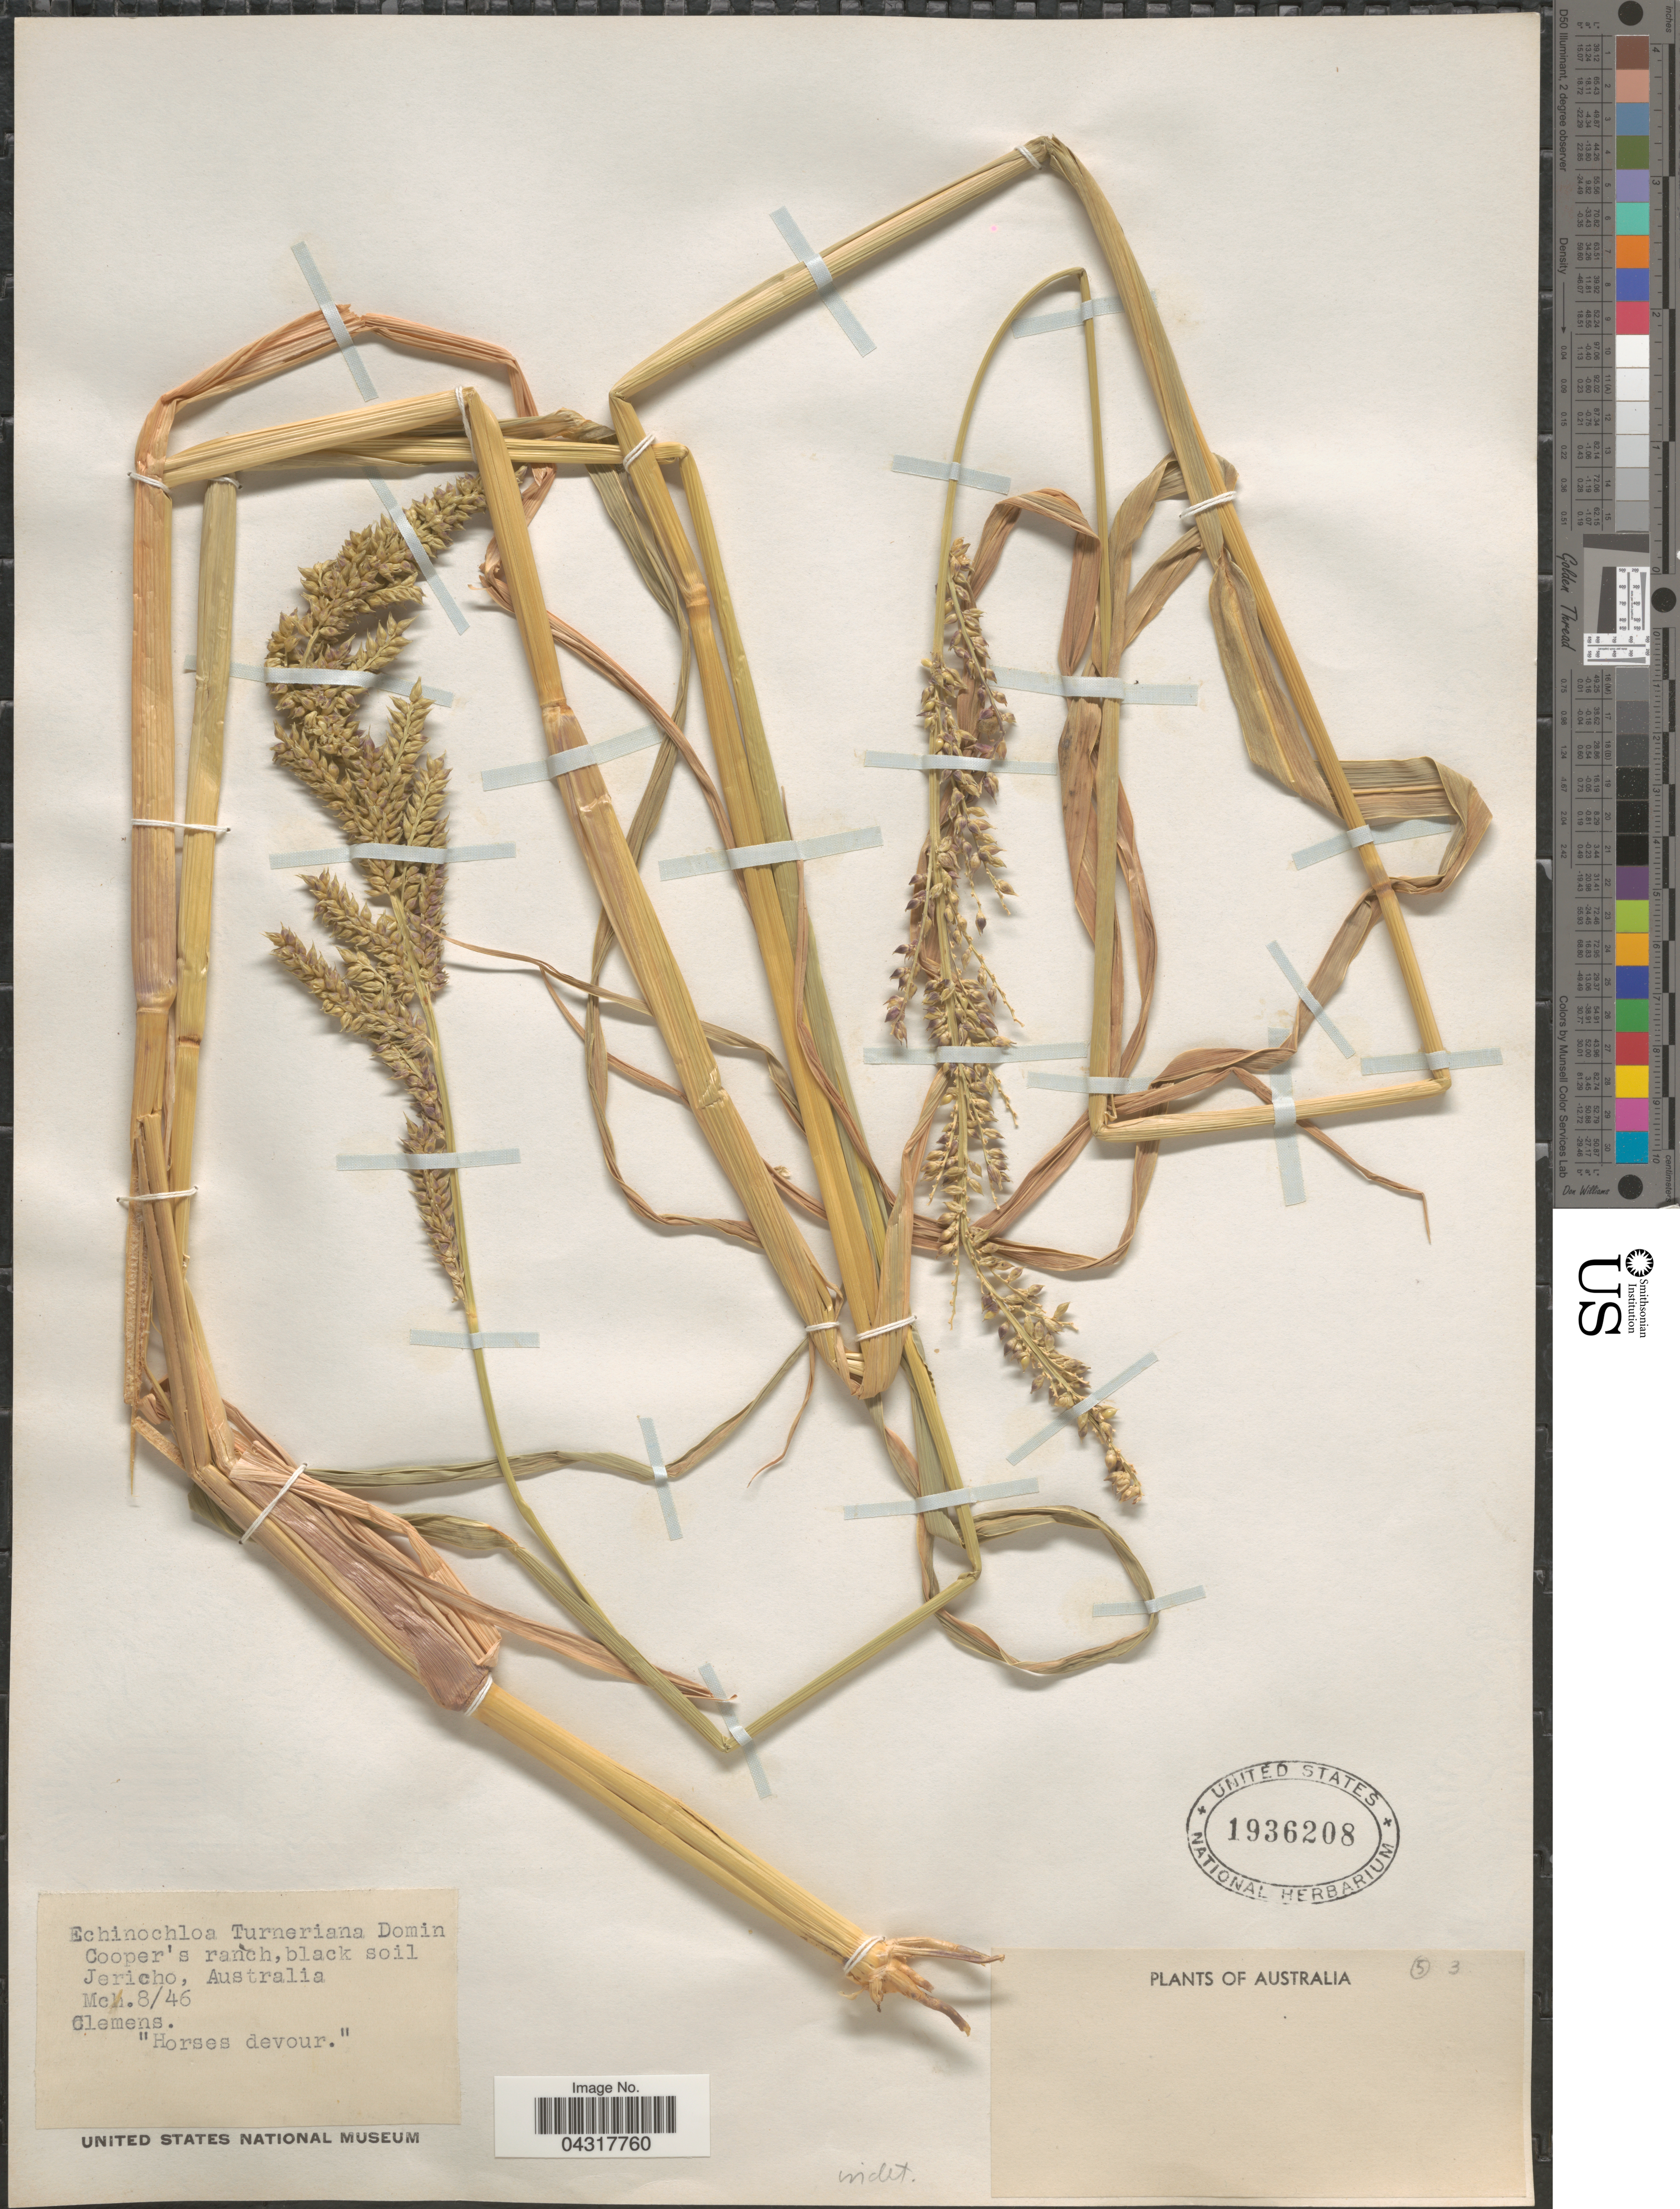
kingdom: Plantae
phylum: Tracheophyta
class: Liliopsida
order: Poales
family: Poaceae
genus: Echinochloa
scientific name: Echinochloa turneriana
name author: (Domin) J.M. Black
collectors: -. Clemens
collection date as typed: Transcribed d/m/y: 8/3/46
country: Australia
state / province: Queensland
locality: Cooper's ranch, black soil Jericho.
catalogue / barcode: US 1936208